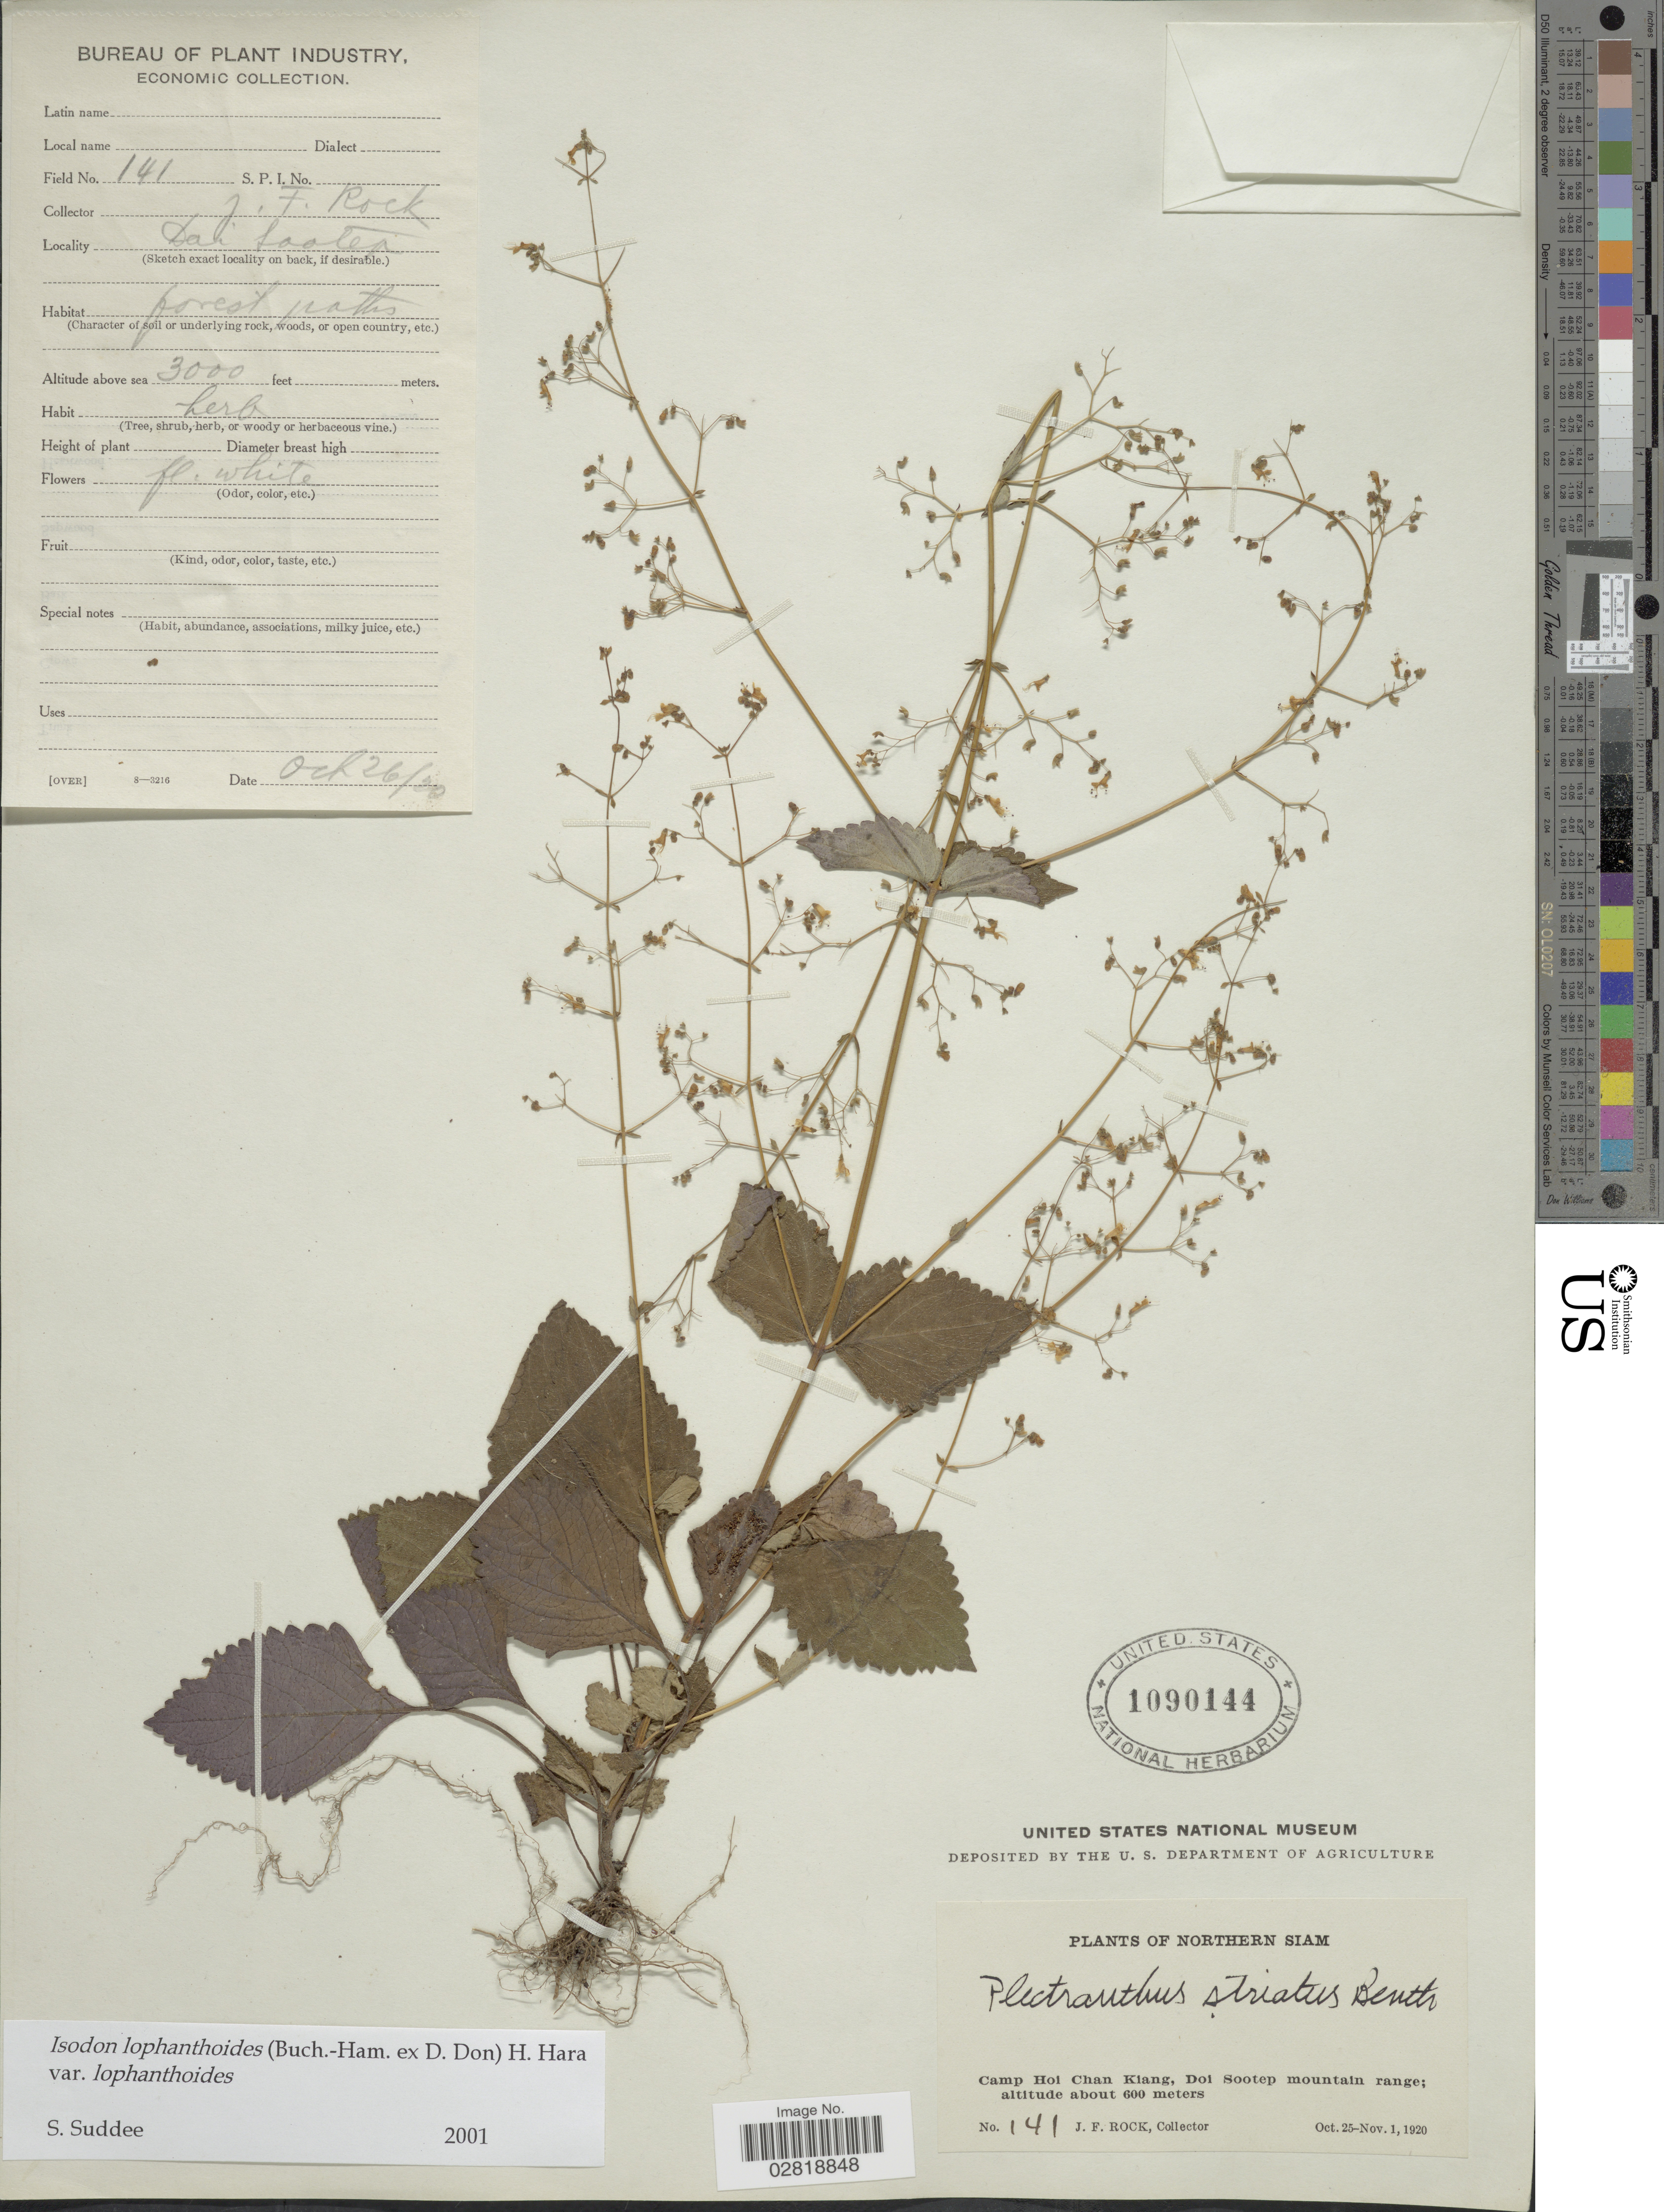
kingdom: Plantae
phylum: Tracheophyta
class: Magnoliopsida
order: Lamiales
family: Lamiaceae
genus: Isodon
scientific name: Isodon lophanthoides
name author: (Buch.-Ham. ex D. Don) H. Hara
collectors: J. Rock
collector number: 141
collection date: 1920-10-26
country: Thailand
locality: Northern Siam. Camp Hoi Chan Kiang, Doi Sootep mountain range.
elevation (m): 914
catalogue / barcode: US 1090144